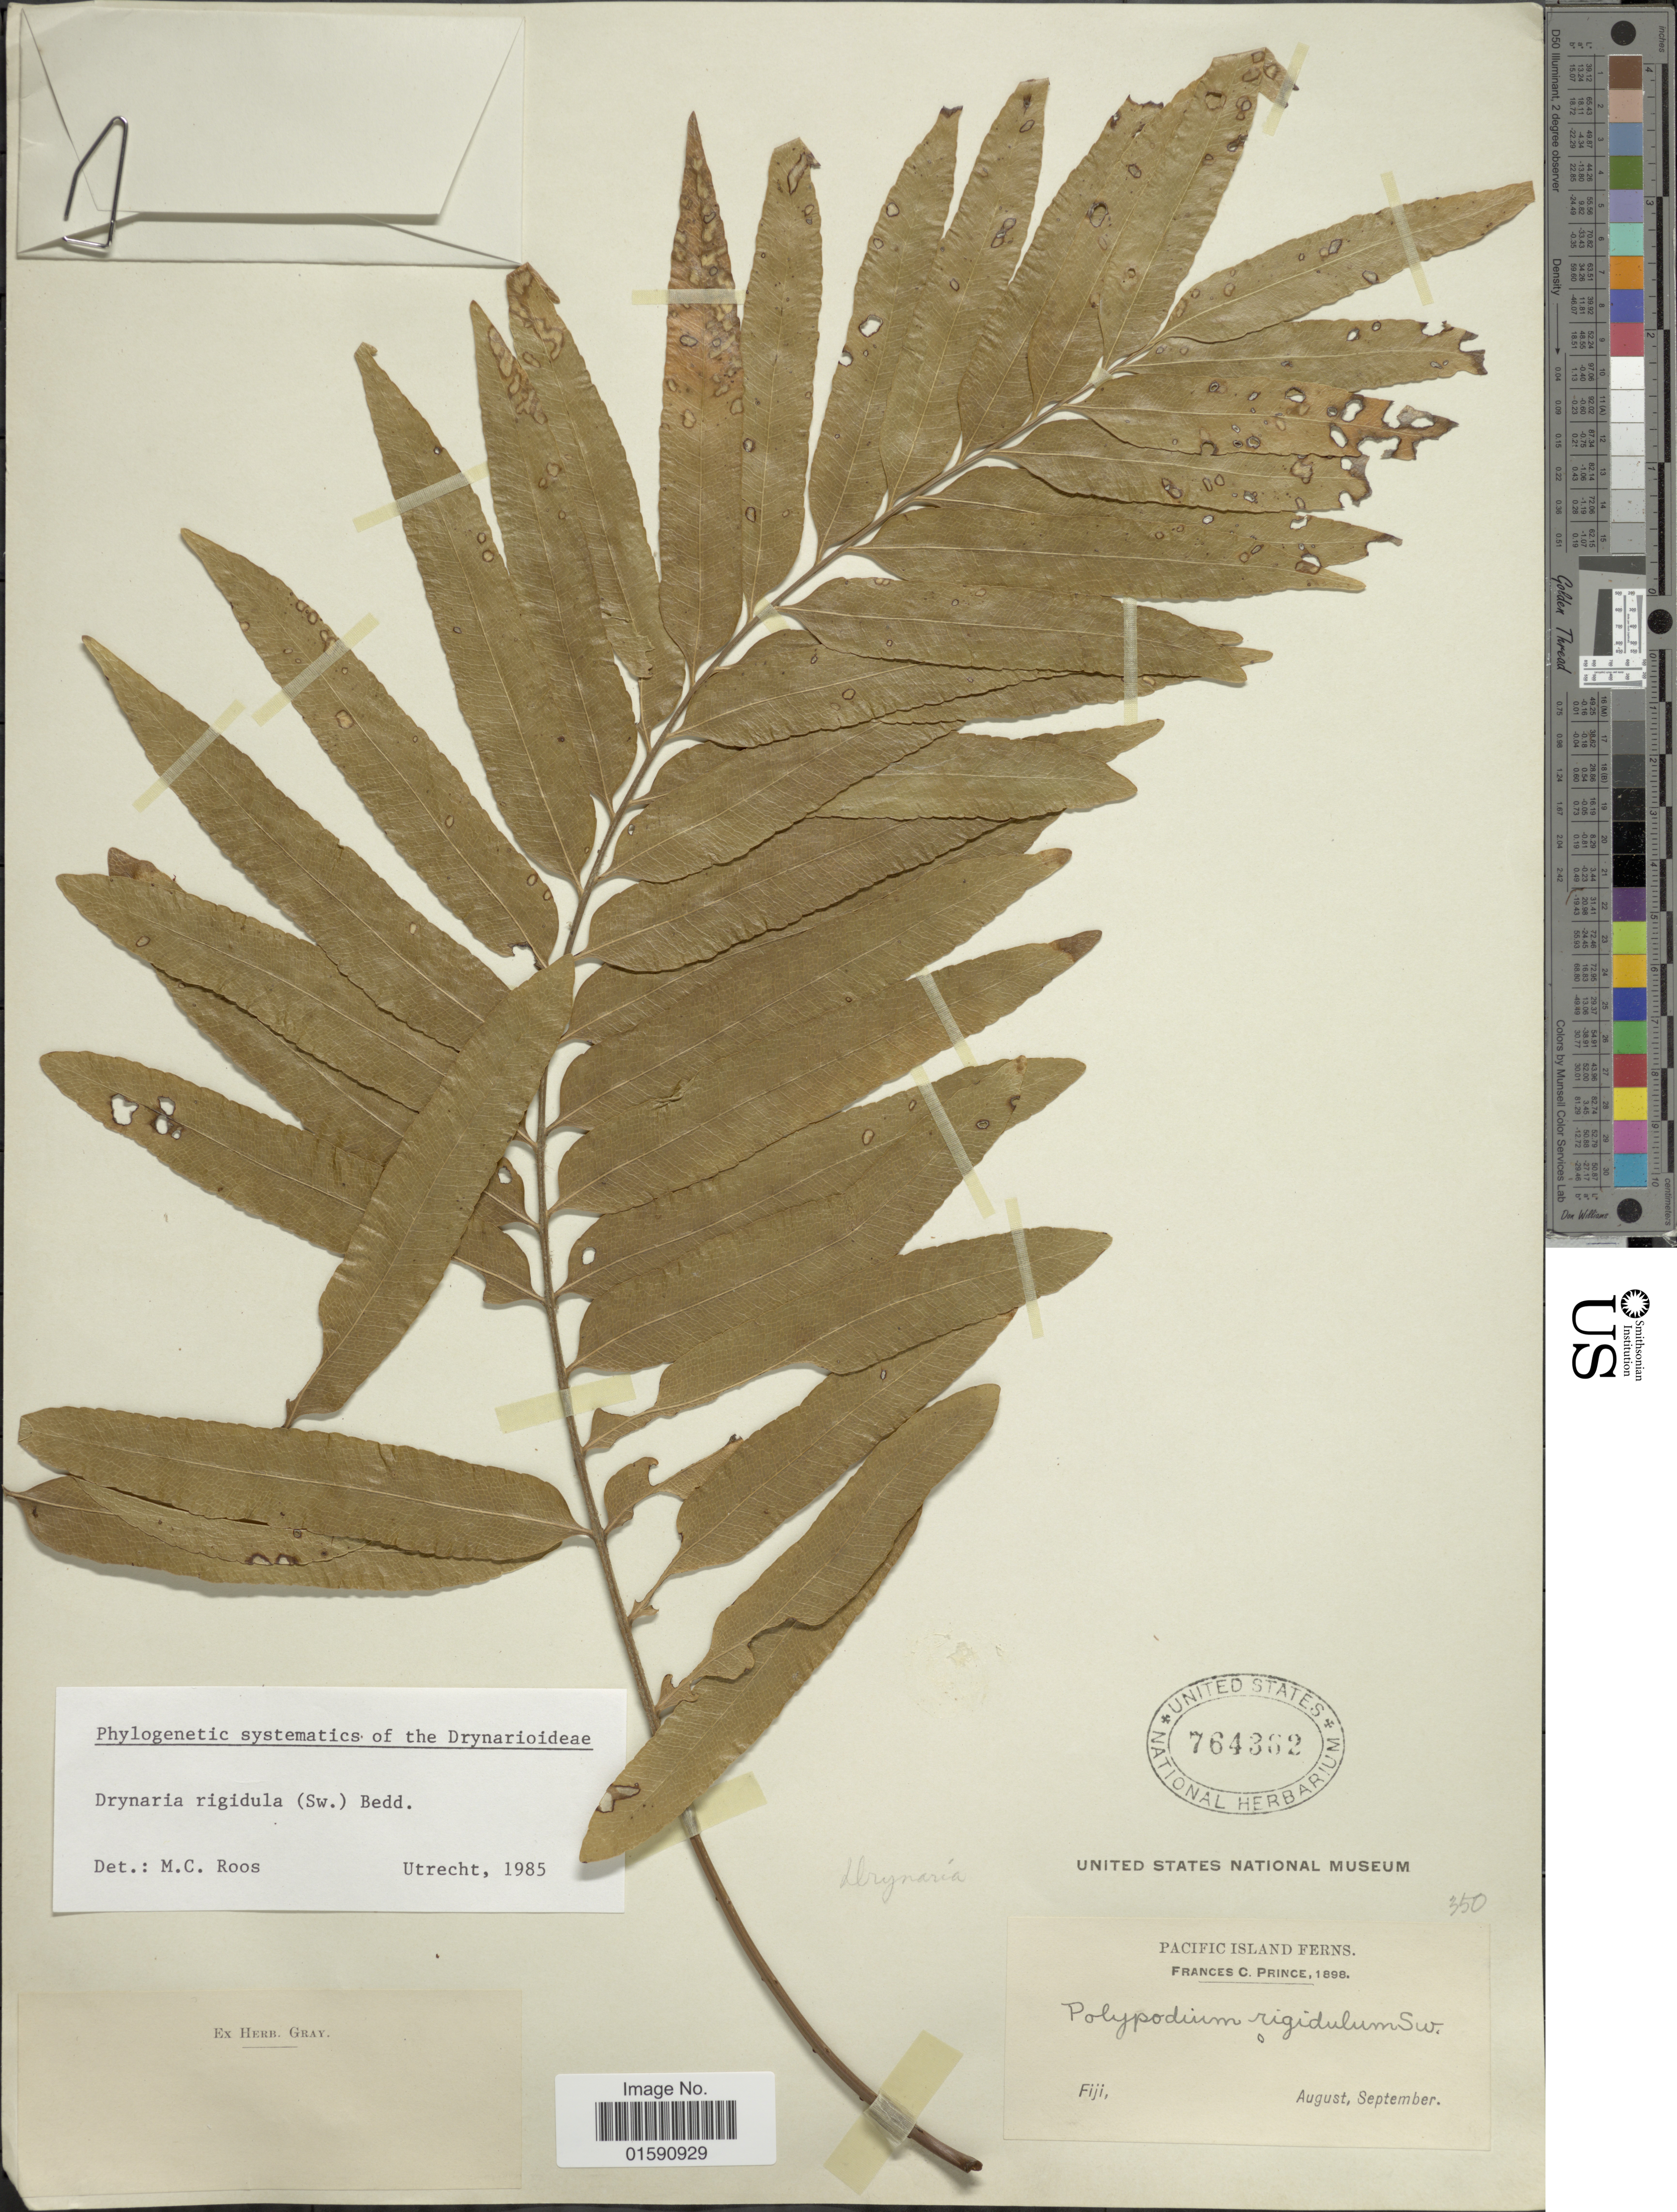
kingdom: Plantae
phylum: Tracheophyta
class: Polypodiopsida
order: Polypodiales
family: Polypodiaceae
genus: Drynaria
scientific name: Drynaria rigidula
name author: (Sw.) Bedd.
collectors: F. Prince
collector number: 350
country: Fiji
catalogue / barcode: US 764362